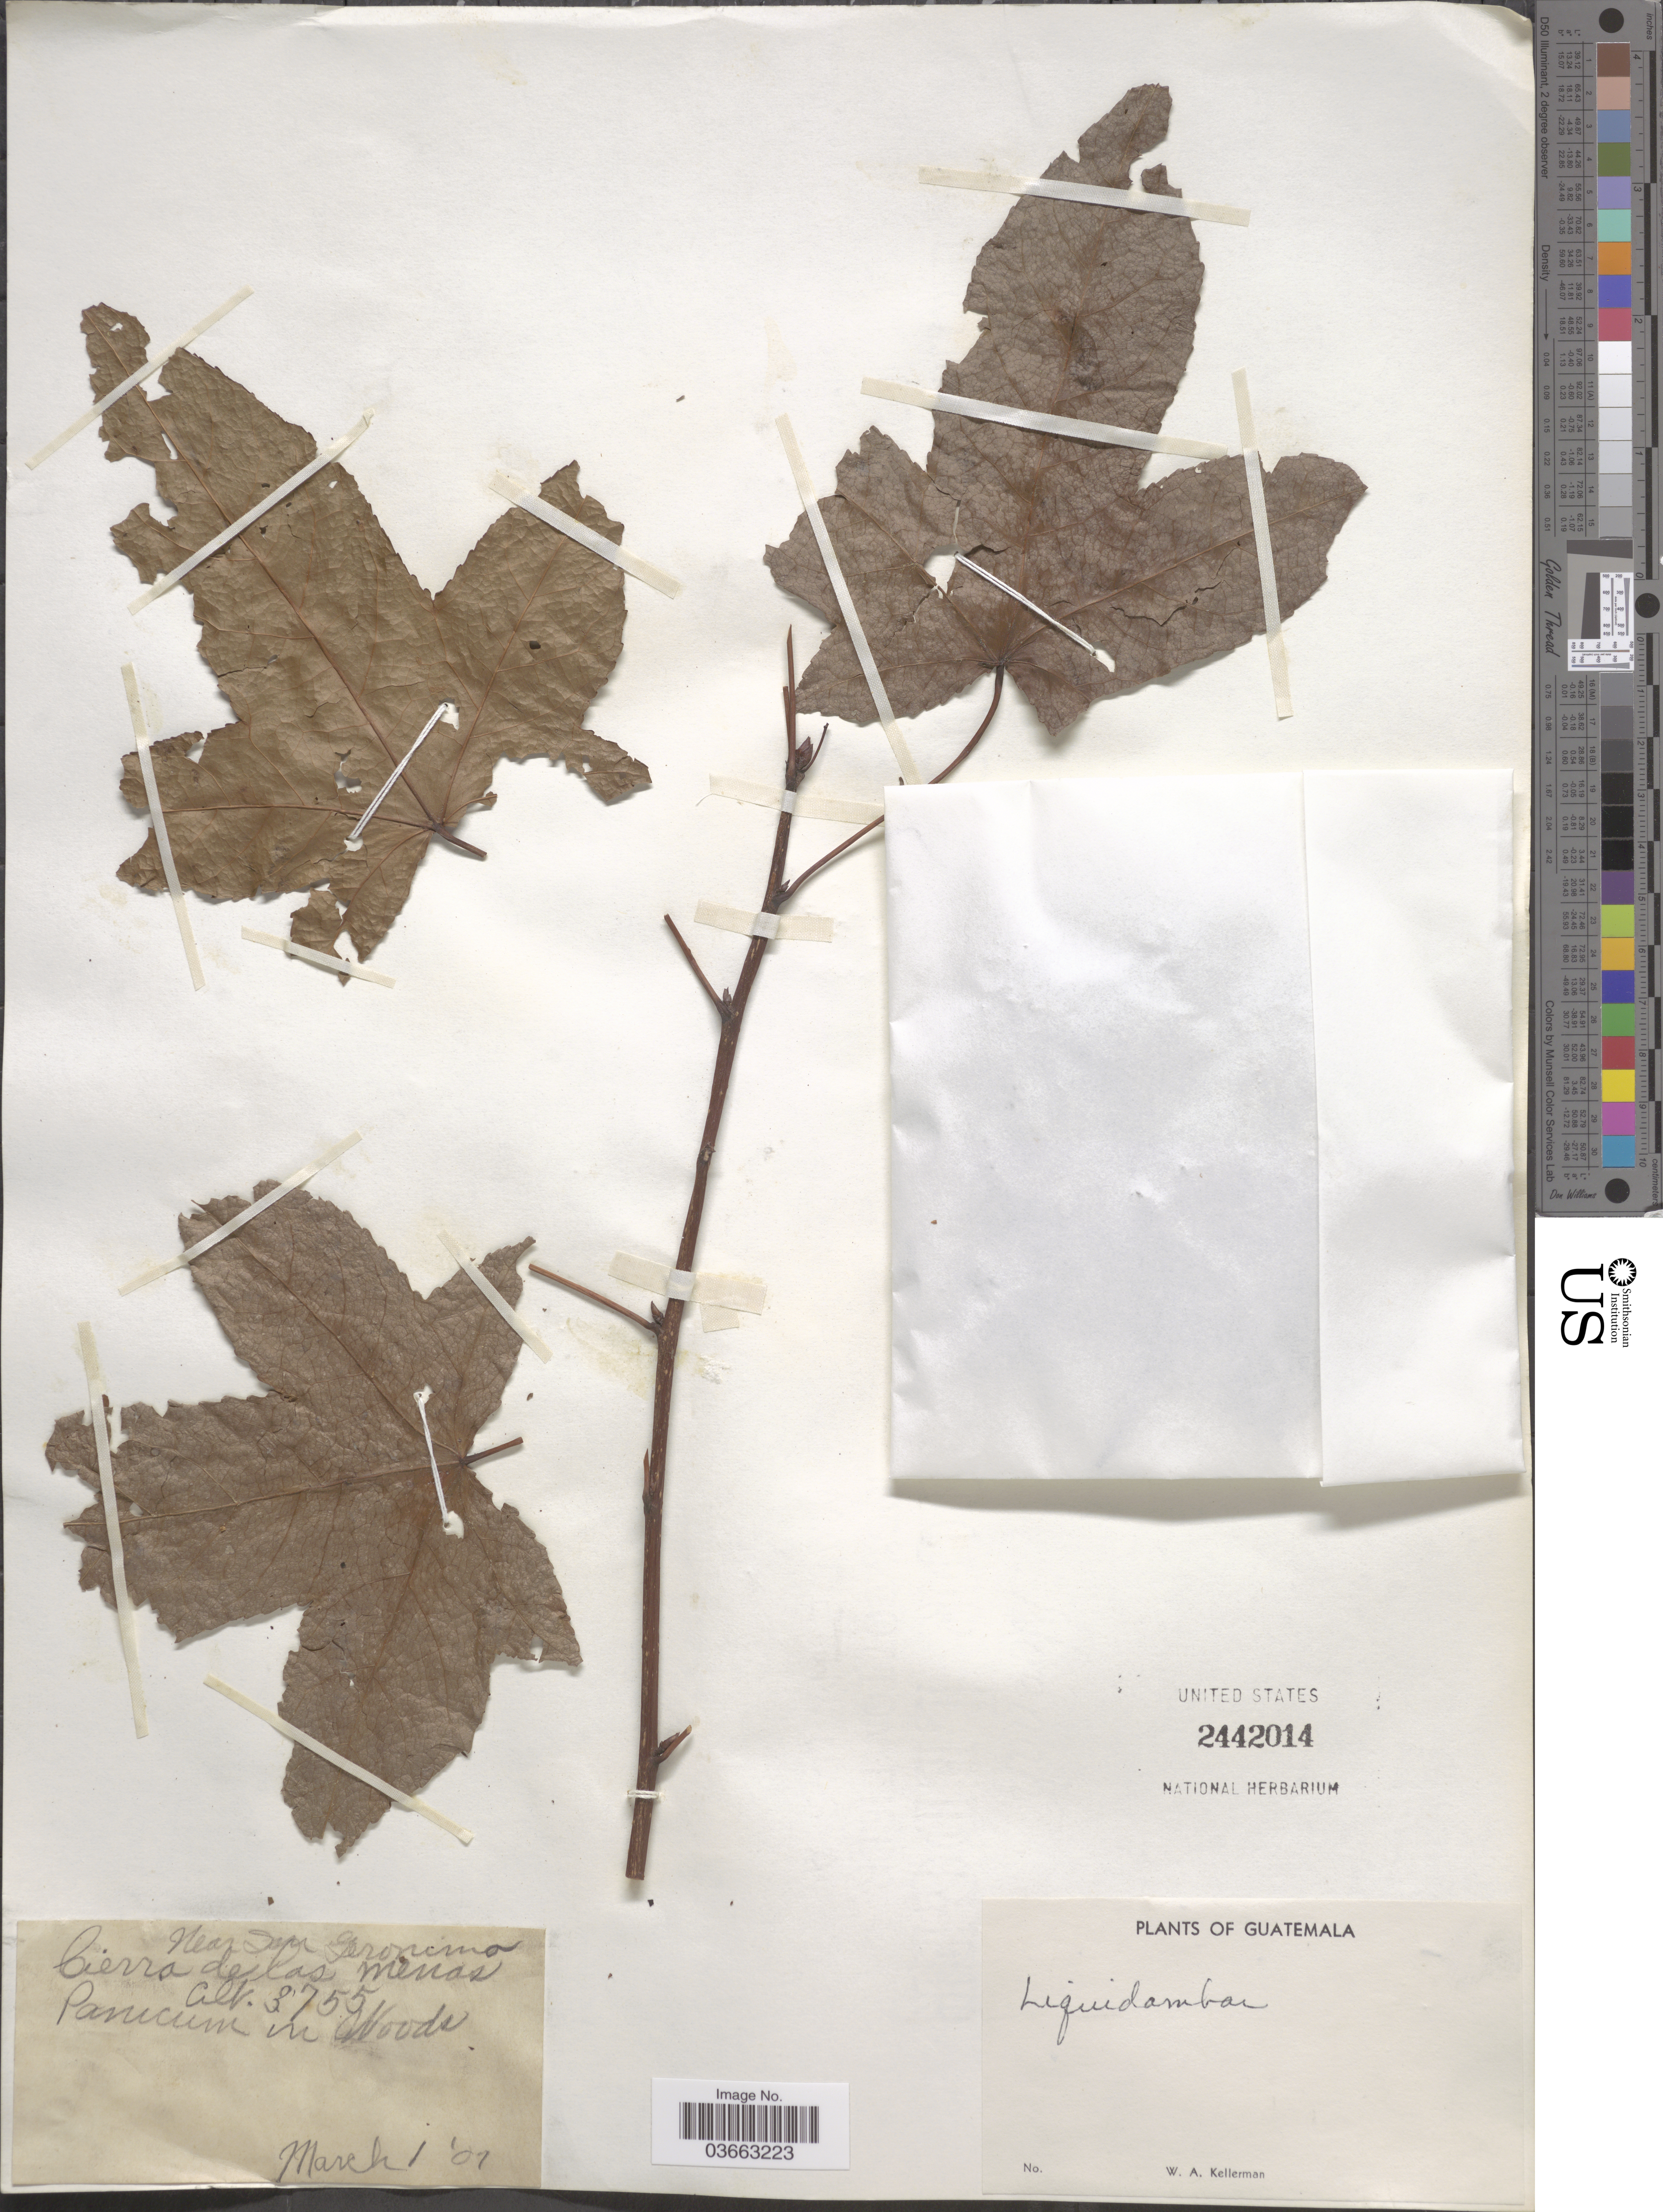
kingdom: Plantae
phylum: Tracheophyta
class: Magnoliopsida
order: Saxifragales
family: Altingiaceae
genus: Liquidambar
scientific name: Liquidambar styraciflua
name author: L.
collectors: W. Kellerman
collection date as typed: Transcribed d/m/y: 1/3/7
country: Guatemala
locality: Near San Geronimo. Cierra de las Menas.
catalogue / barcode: US 2442014